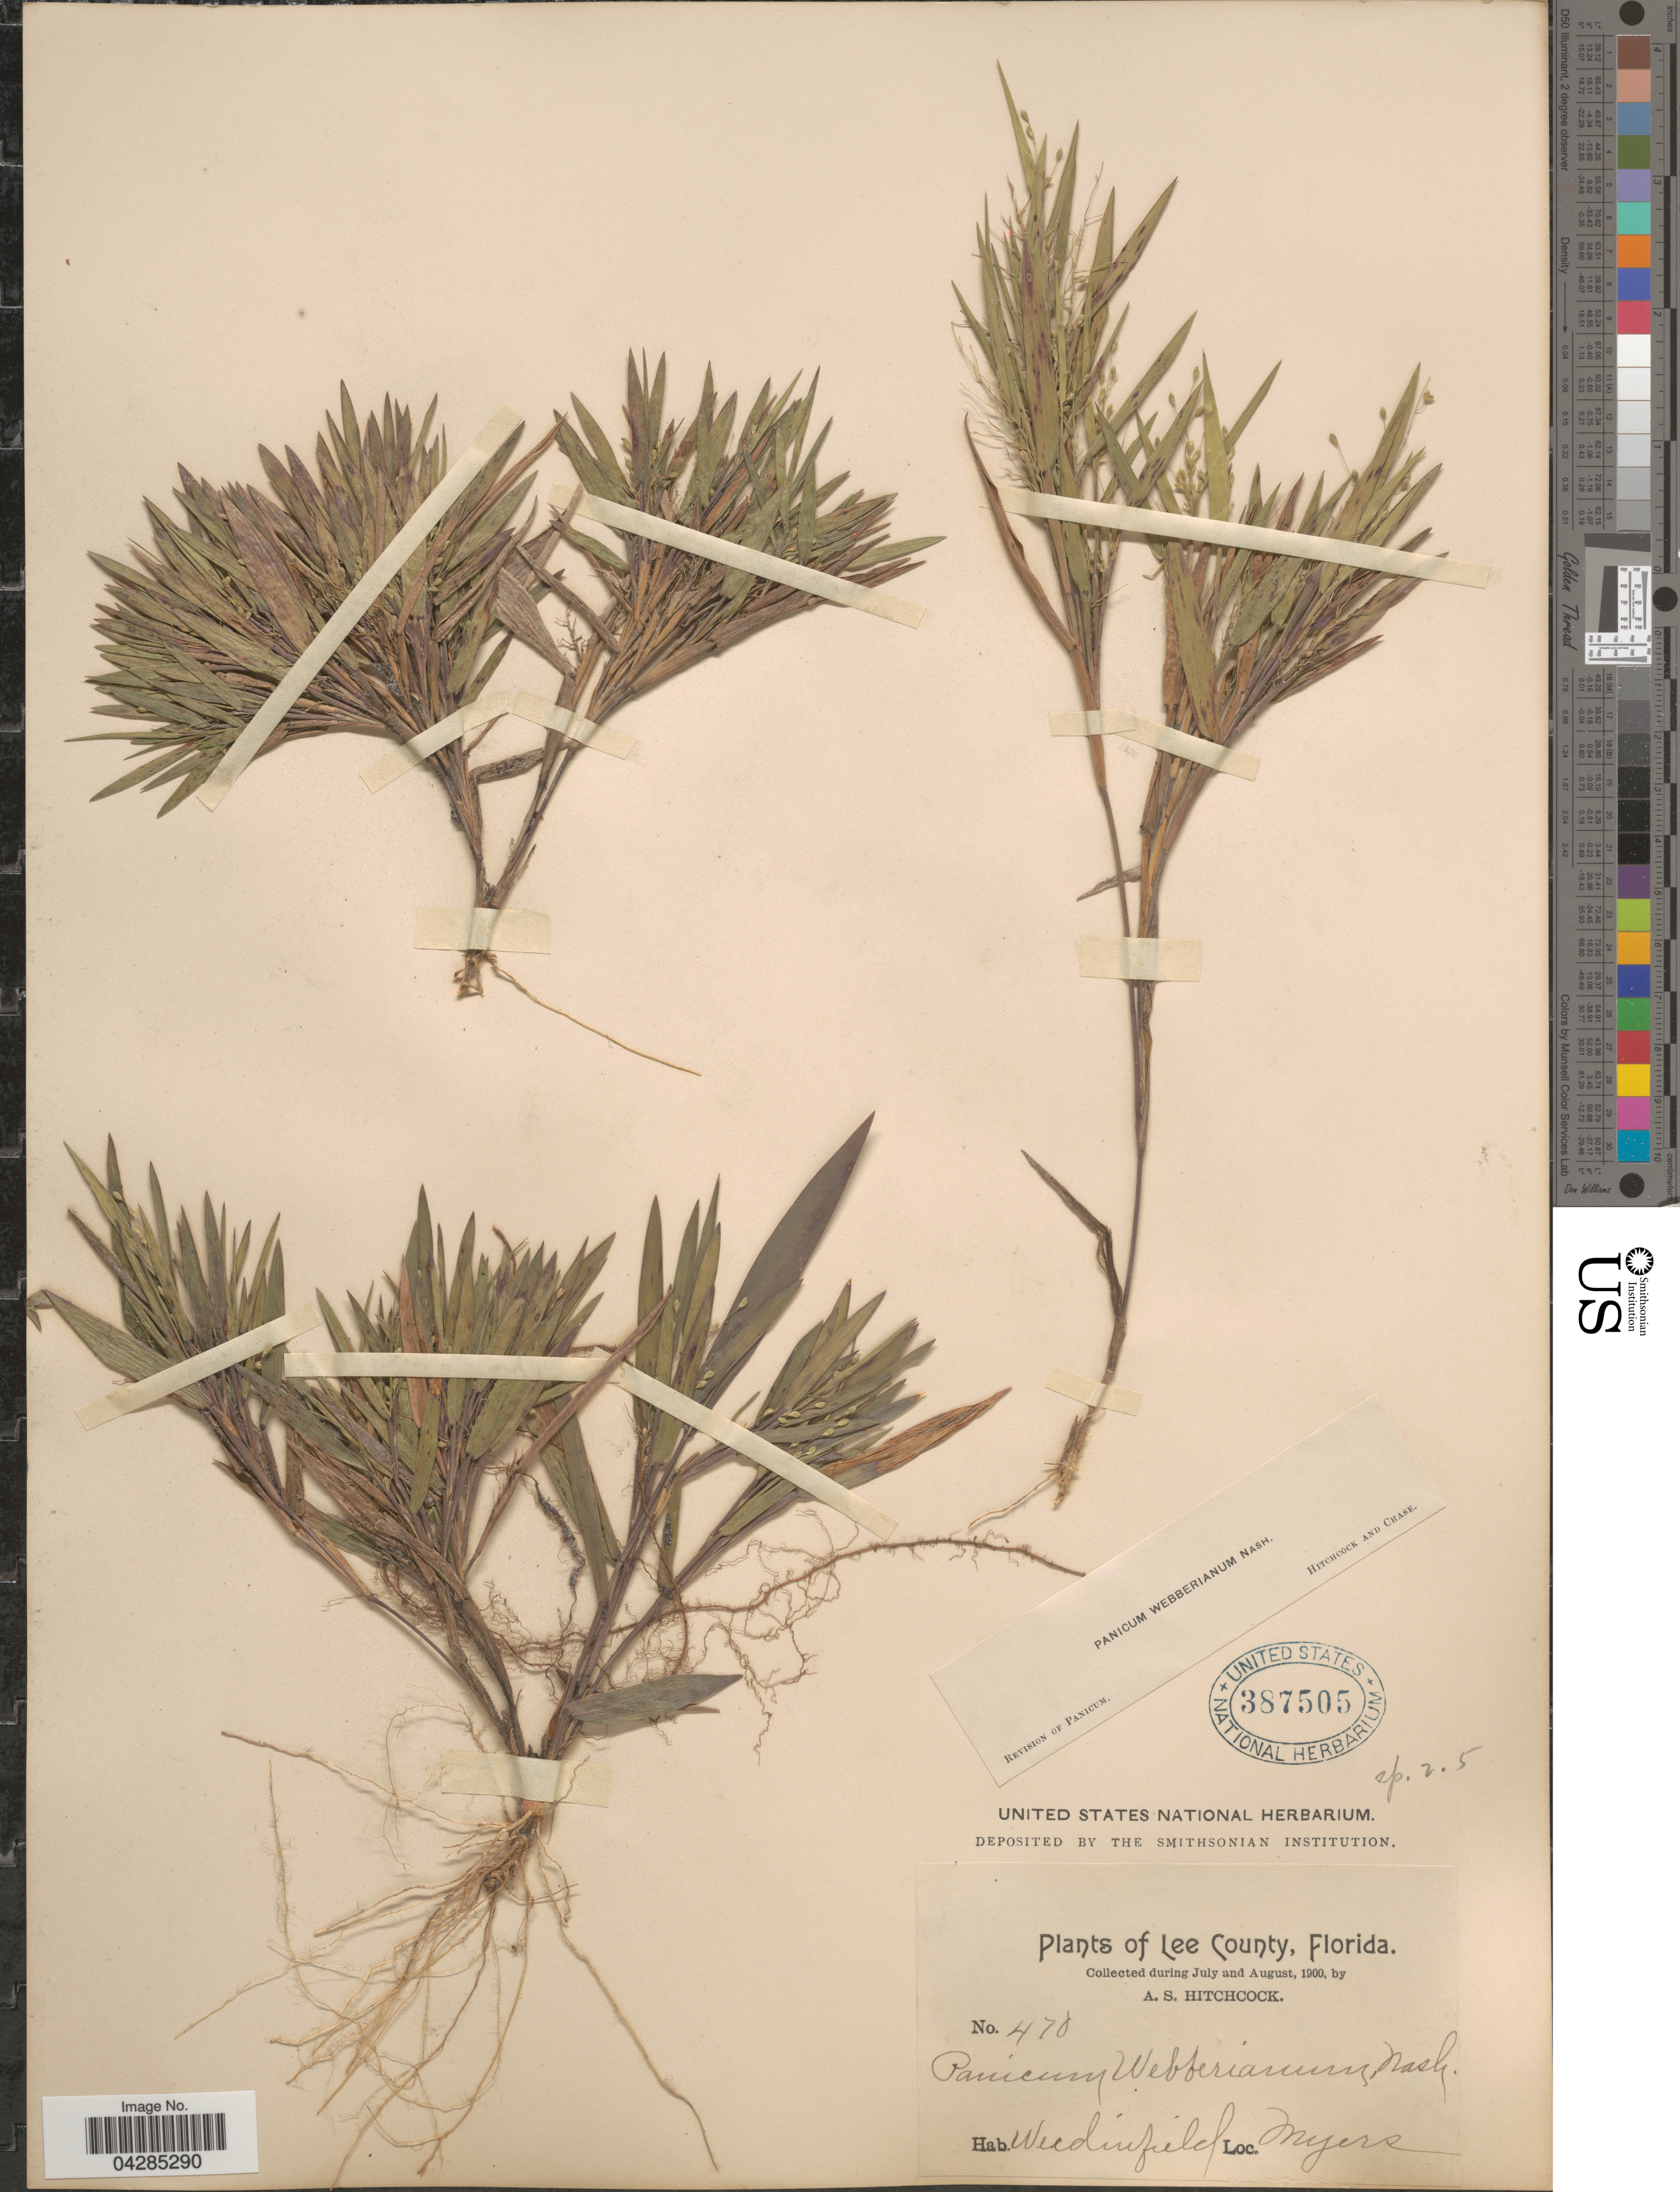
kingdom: Plantae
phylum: Tracheophyta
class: Liliopsida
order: Poales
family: Poaceae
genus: Dichanthelium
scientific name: Dichanthelium portoricense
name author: (Desv. ex Ham.) B.F. Hansen & Wunderlin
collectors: A. S. Hitchcock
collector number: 470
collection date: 1900-07/1900-08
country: United States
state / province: Florida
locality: Lee County. Weed in field. Myers.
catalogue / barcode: US 387505